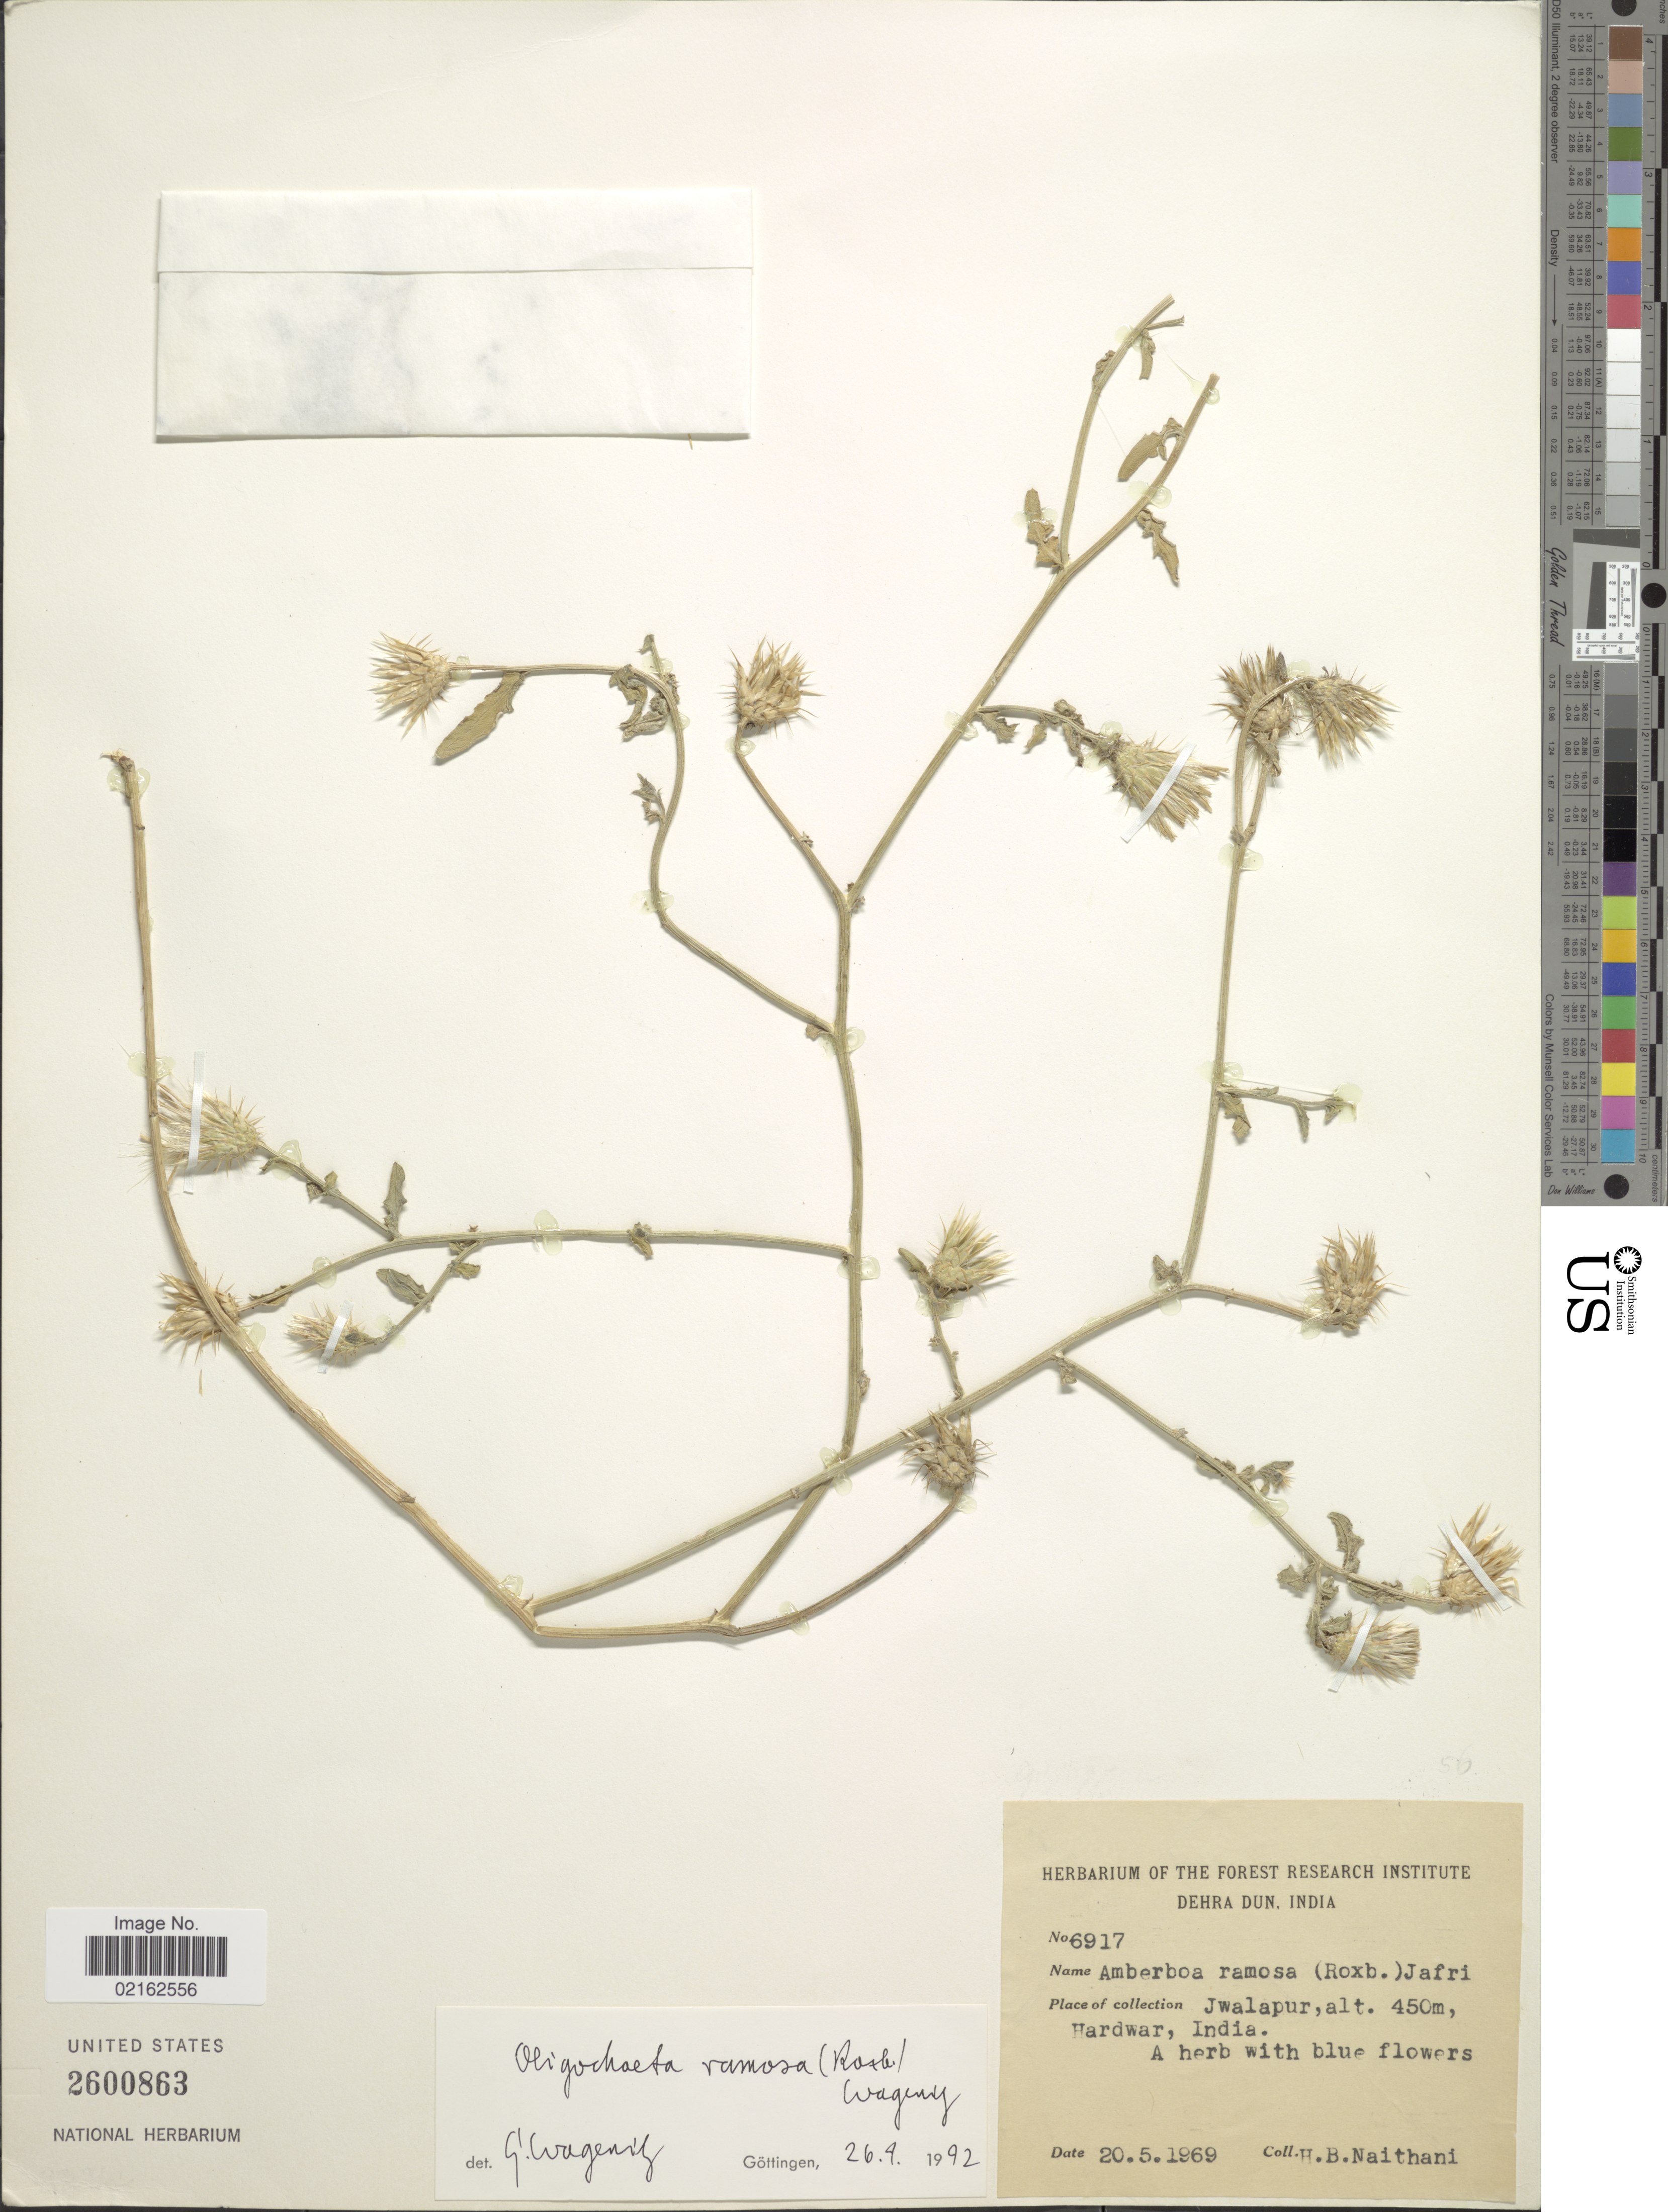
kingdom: Plantae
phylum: Tracheophyta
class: Magnoliopsida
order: Asterales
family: Asteraceae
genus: Oligochaeta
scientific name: Oligochaeta ramosa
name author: (Roxb.) Wagenitz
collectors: H. Naithani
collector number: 6917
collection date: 1969-05-20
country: India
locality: Jwalapur, Hardwar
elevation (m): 450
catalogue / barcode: US 2600863